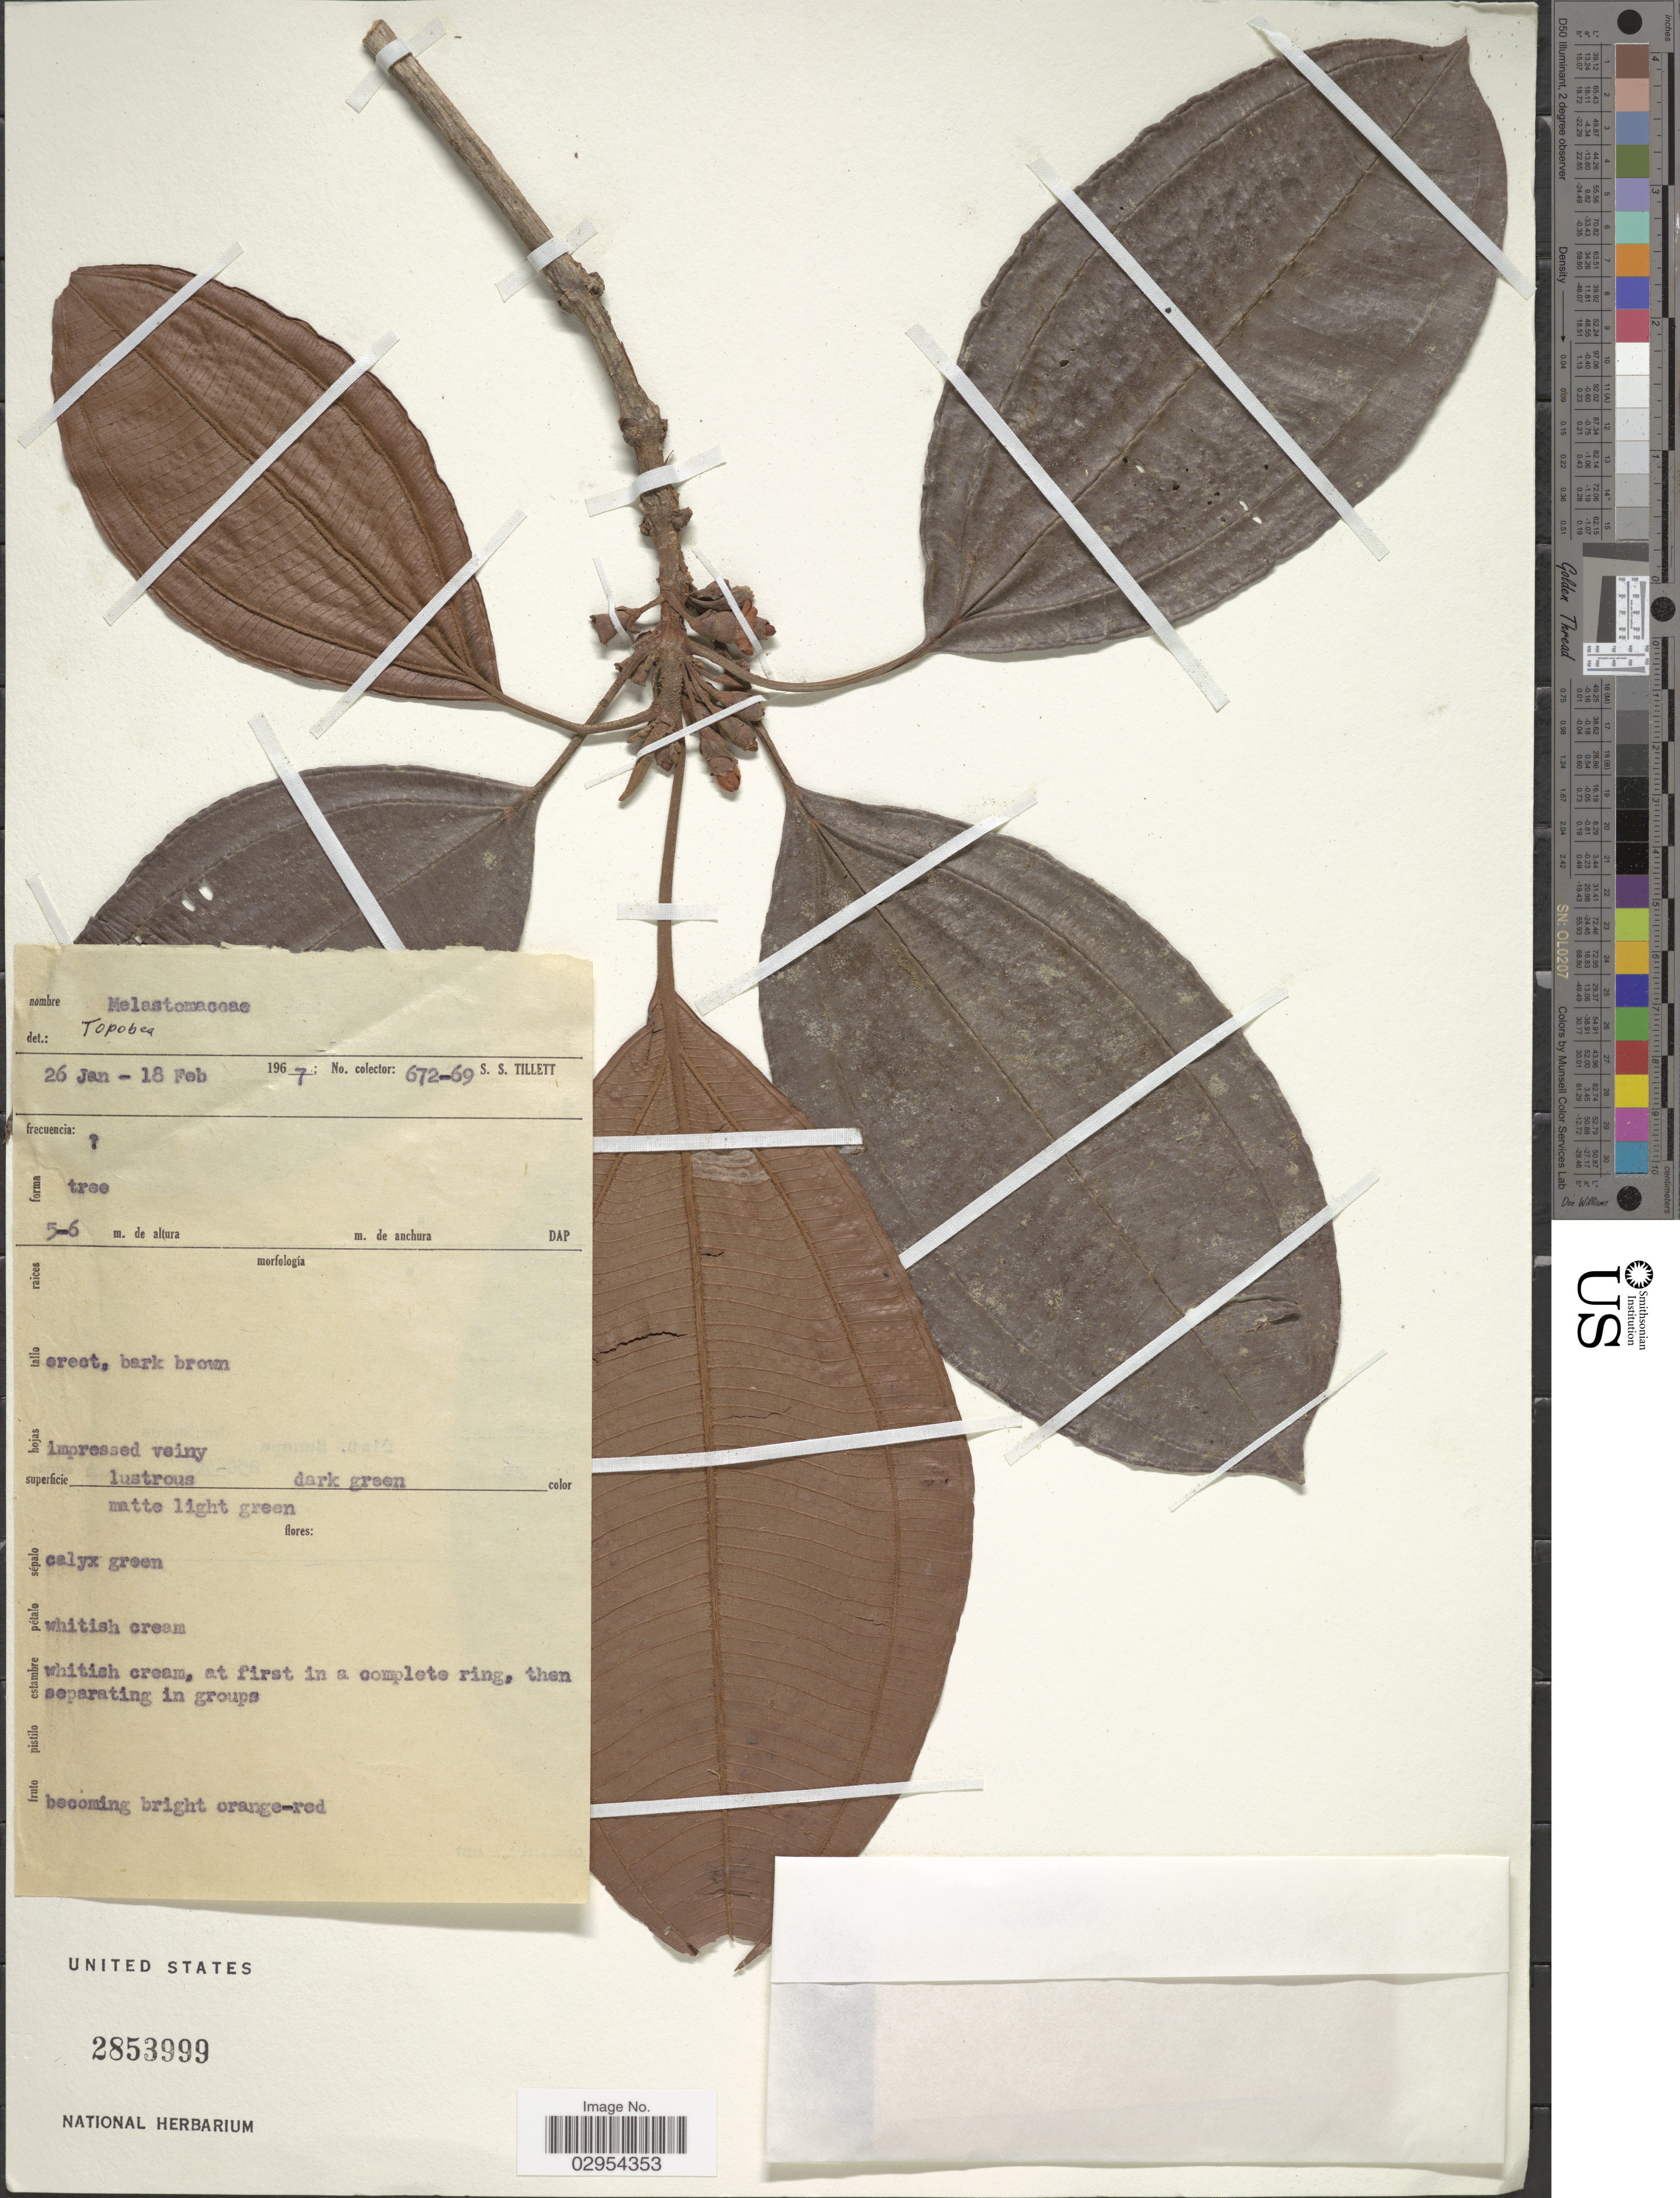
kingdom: Plantae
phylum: Tracheophyta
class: Magnoliopsida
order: Myrtales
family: Melastomataceae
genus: Topobea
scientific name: Topobea sp.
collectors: S. S. Tillett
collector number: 672-69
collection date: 1967-01-26/1967-02-18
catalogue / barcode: US 2853999